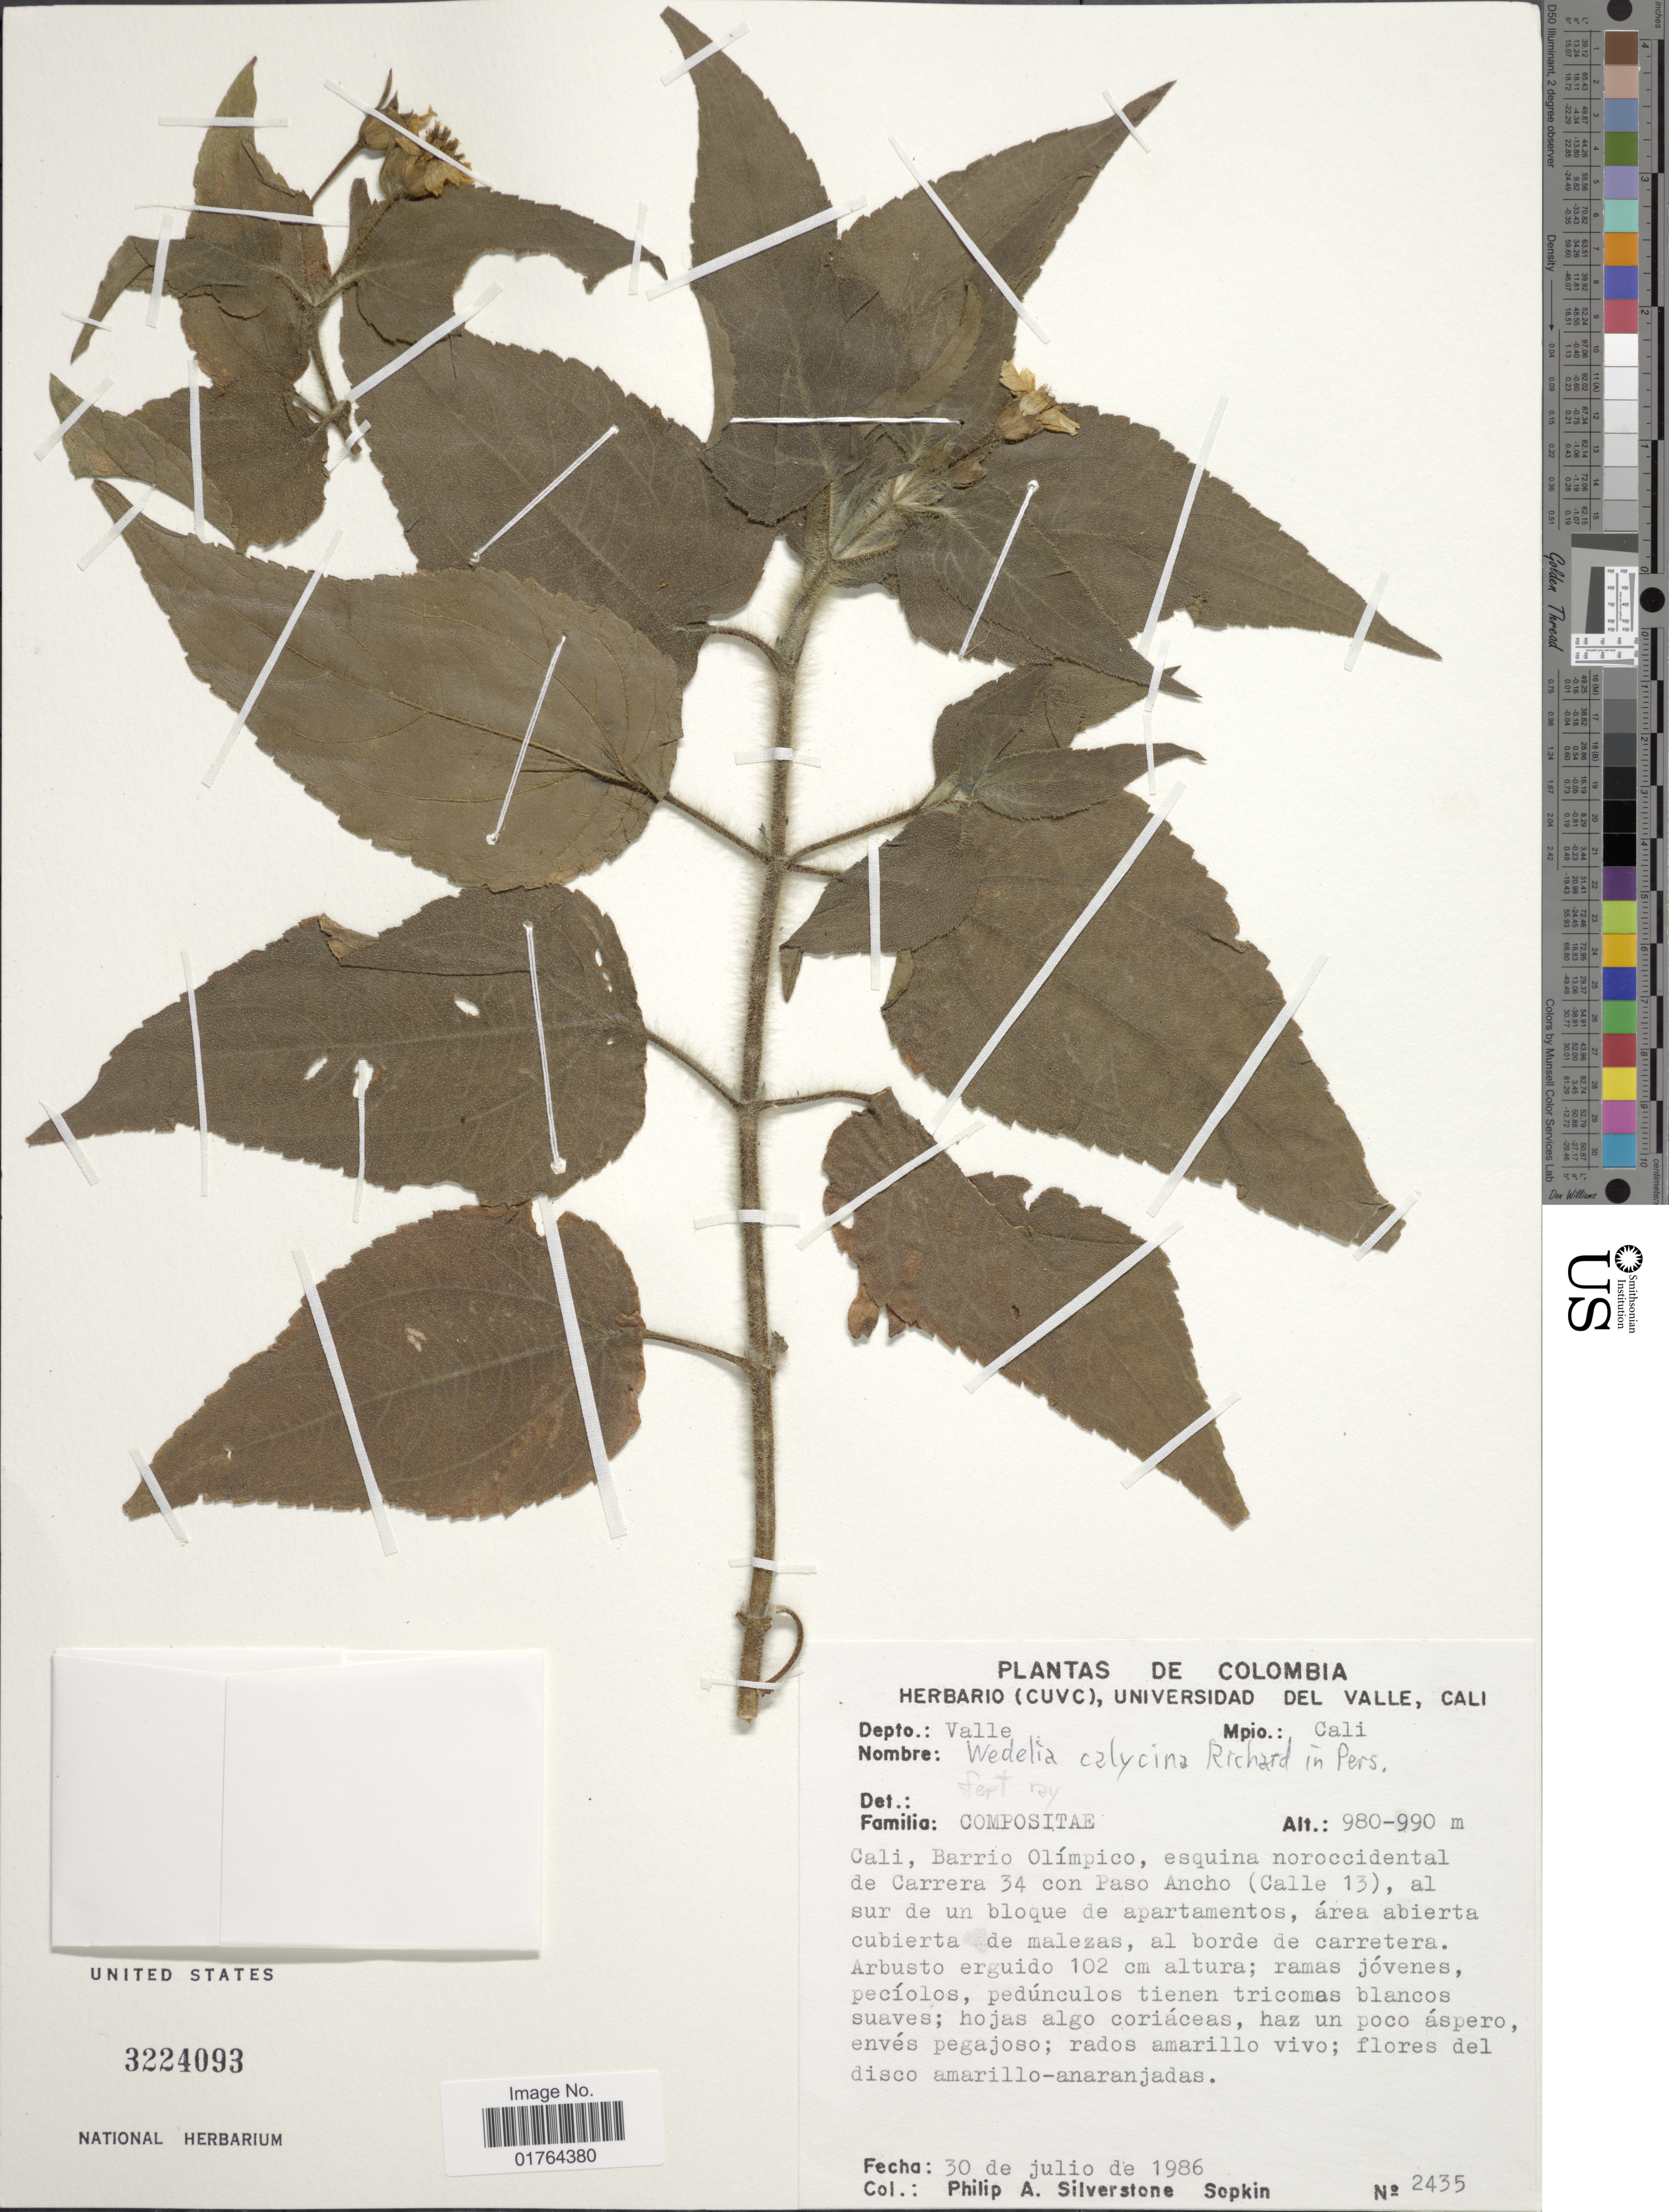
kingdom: Plantae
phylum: Tracheophyta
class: Magnoliopsida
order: Asterales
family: Asteraceae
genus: Wedelia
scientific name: Wedelia calycina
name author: Rich.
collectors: P. A. Silverstone-Sopkin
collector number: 2435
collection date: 1986-07-30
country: Colombia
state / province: Valle del Cauca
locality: Depto.: Valle, Mpio.: Cali, Cali, Barrio Olimpico, esquina noroccidental de Carrera 24 con Paso Ancho (Calle 13), al sur de un bloque de apartamentos, area abierta cubierto de malezas, al borde de carretera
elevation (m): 980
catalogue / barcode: US 3224093